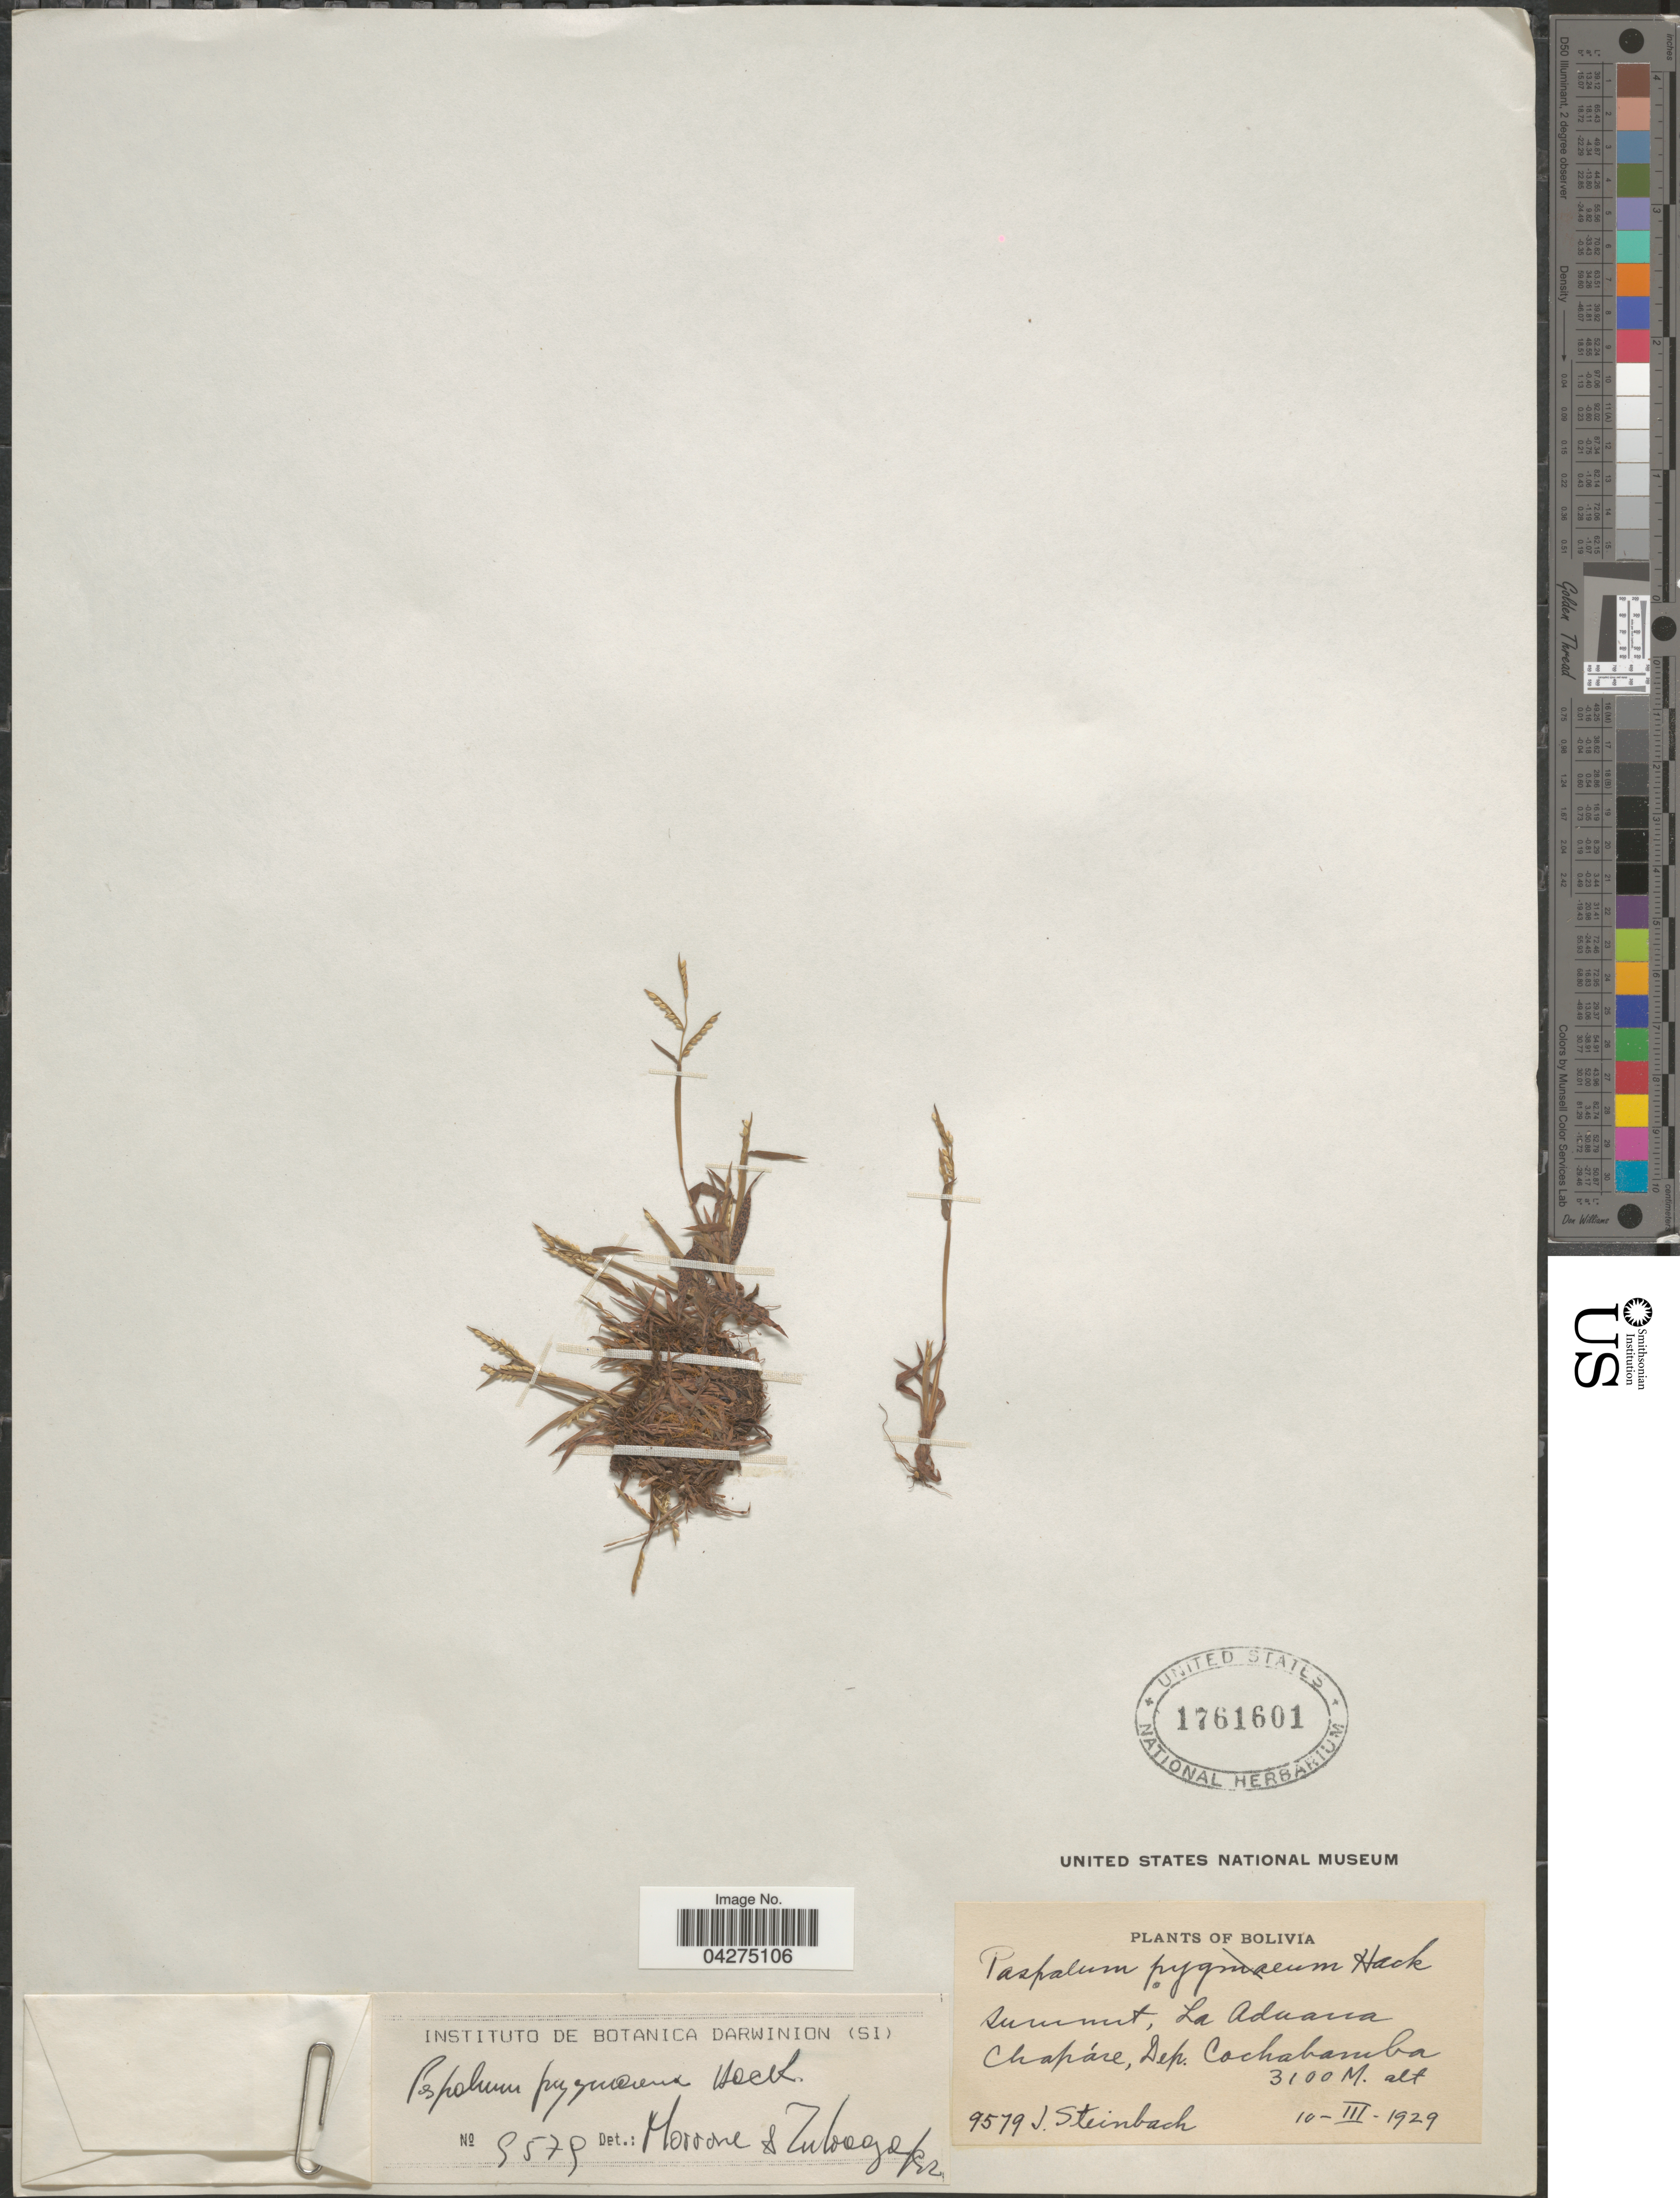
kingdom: Plantae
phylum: Tracheophyta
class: Liliopsida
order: Poales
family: Poaceae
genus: Paspalum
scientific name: Paspalum pygmaeum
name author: Hack.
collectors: J. Steinbach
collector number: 9579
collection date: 1929-03-10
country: Bolivia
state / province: Cochabamba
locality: Summit, La Aduana Chapáre, Dep. Cochabamba.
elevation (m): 3100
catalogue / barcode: US 1761601